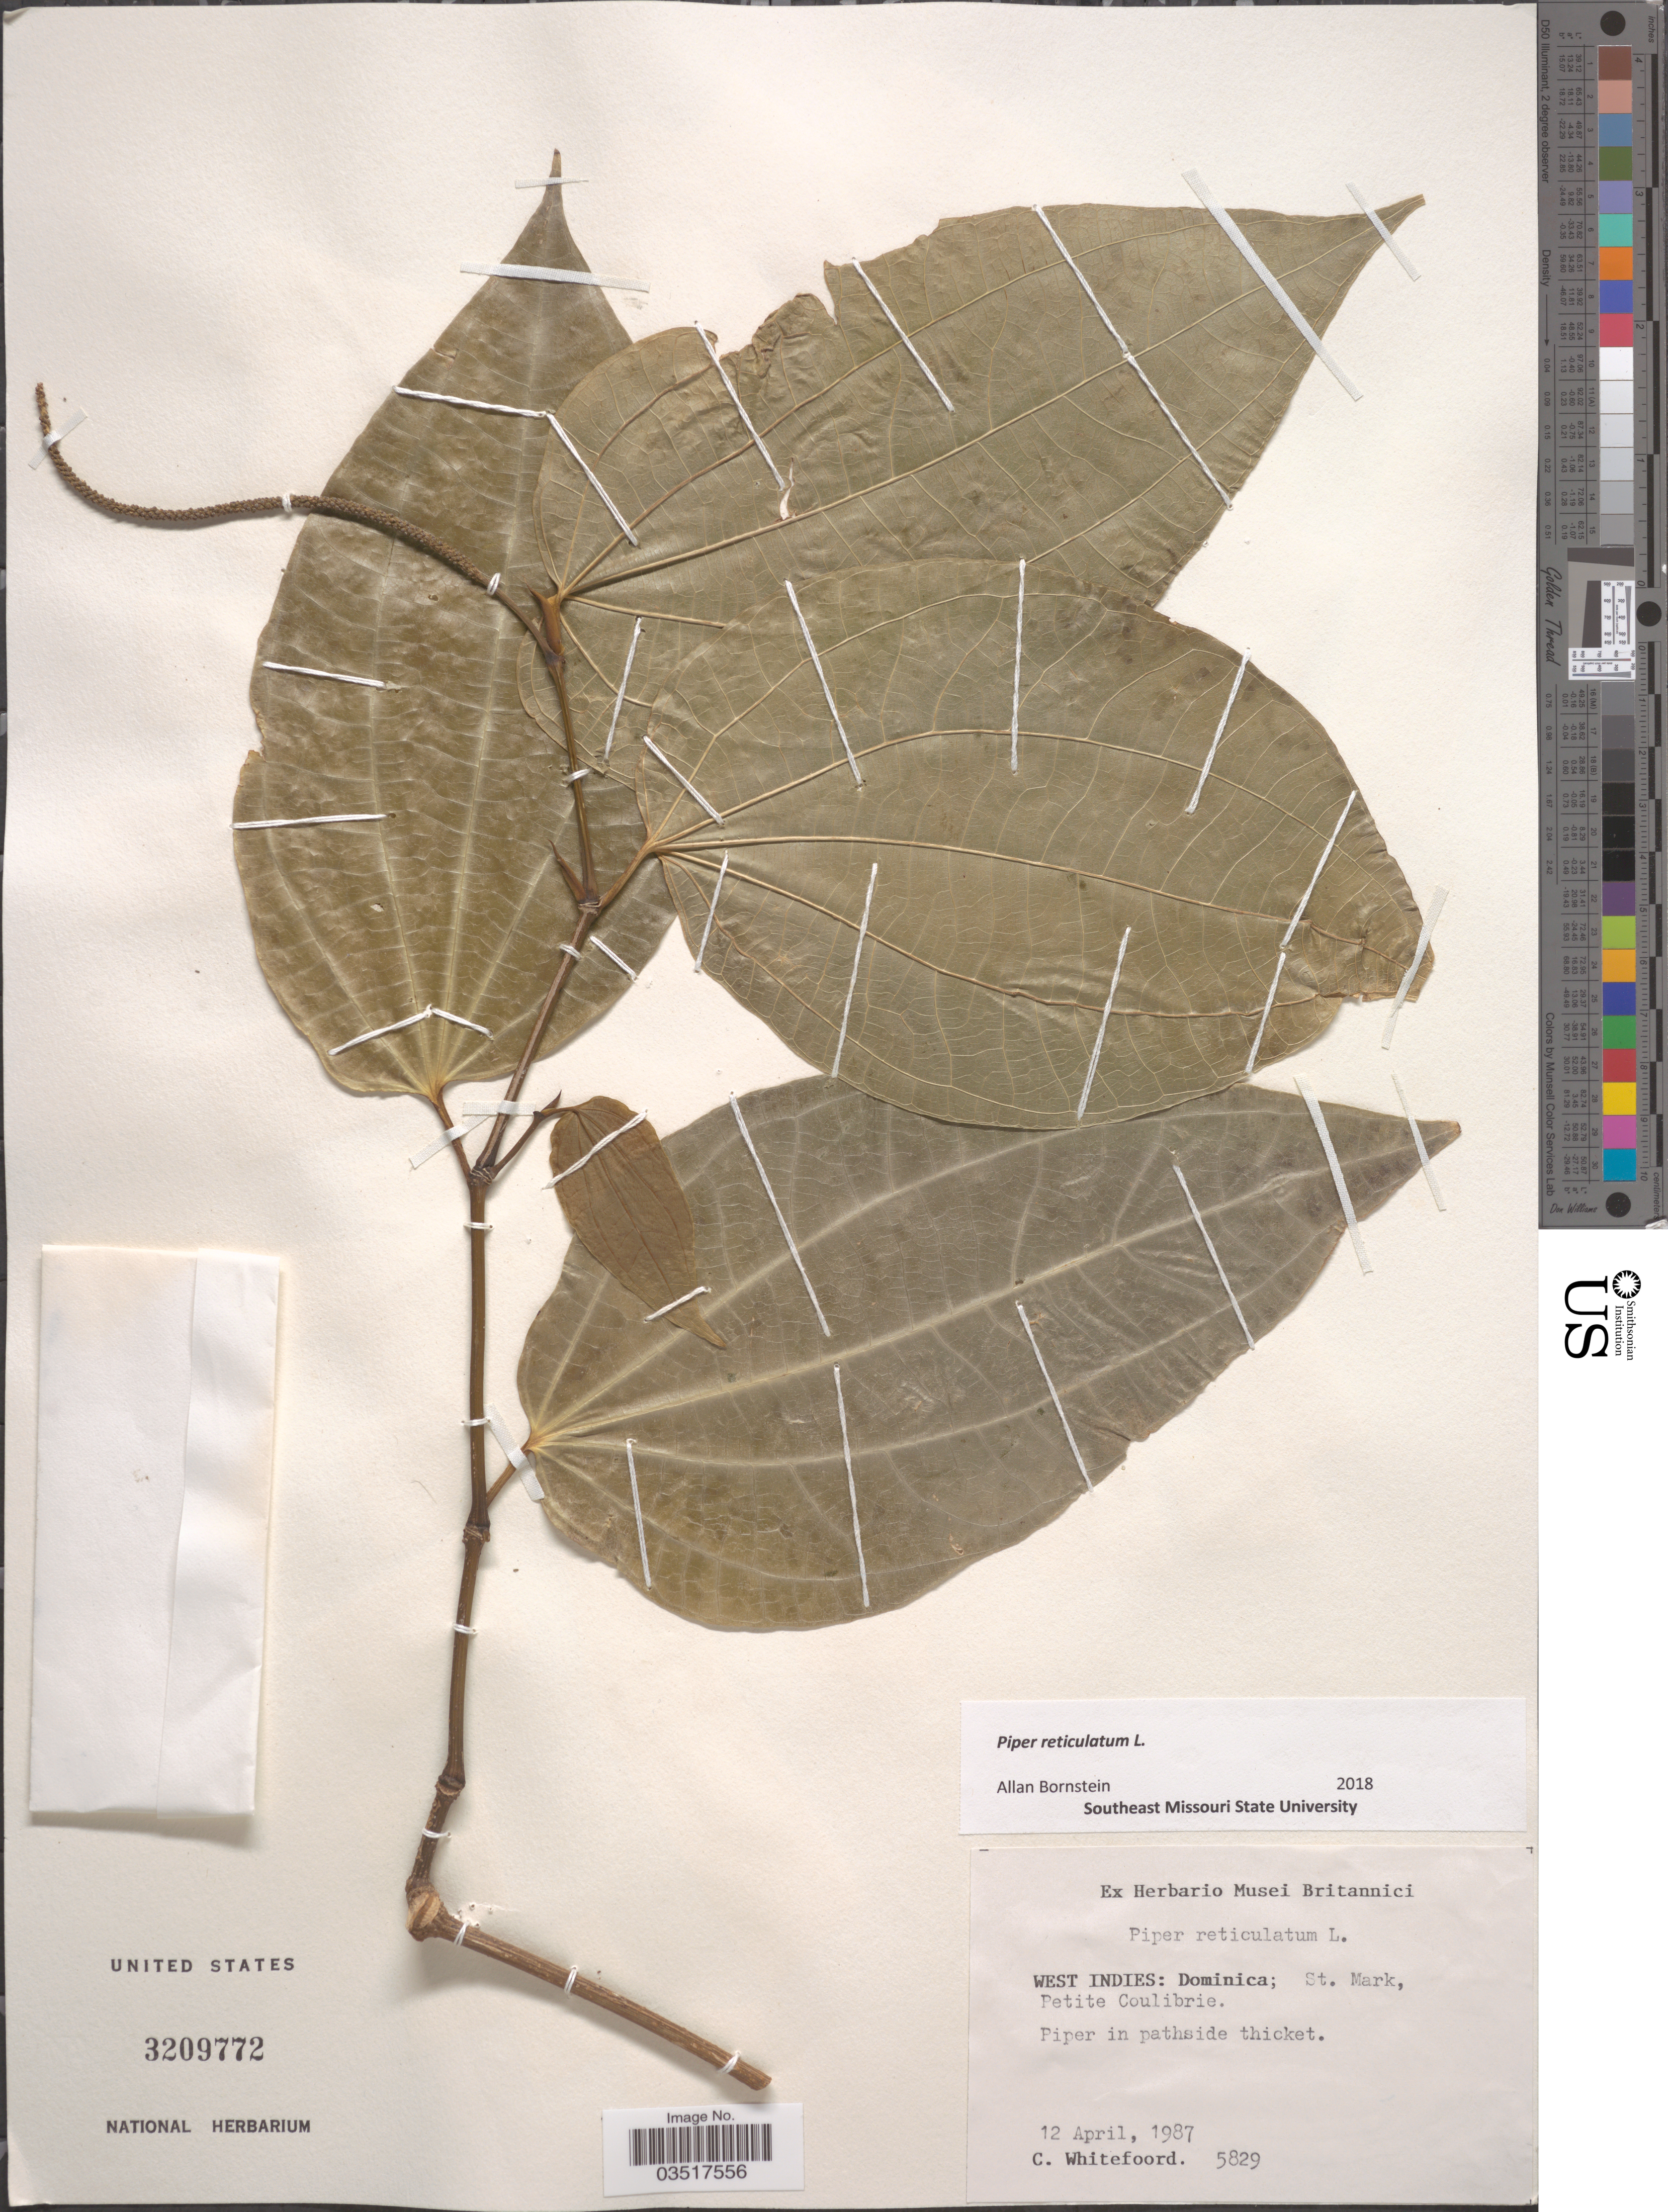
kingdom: Plantae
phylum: Tracheophyta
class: Magnoliopsida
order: Piperales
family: Piperaceae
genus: Piper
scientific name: Piper reticulatum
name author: L.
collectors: C. Whitefoord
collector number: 5829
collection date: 1987-04-12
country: Dominica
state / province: St. Mark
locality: Petite Coulibrie.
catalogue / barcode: US 3209772